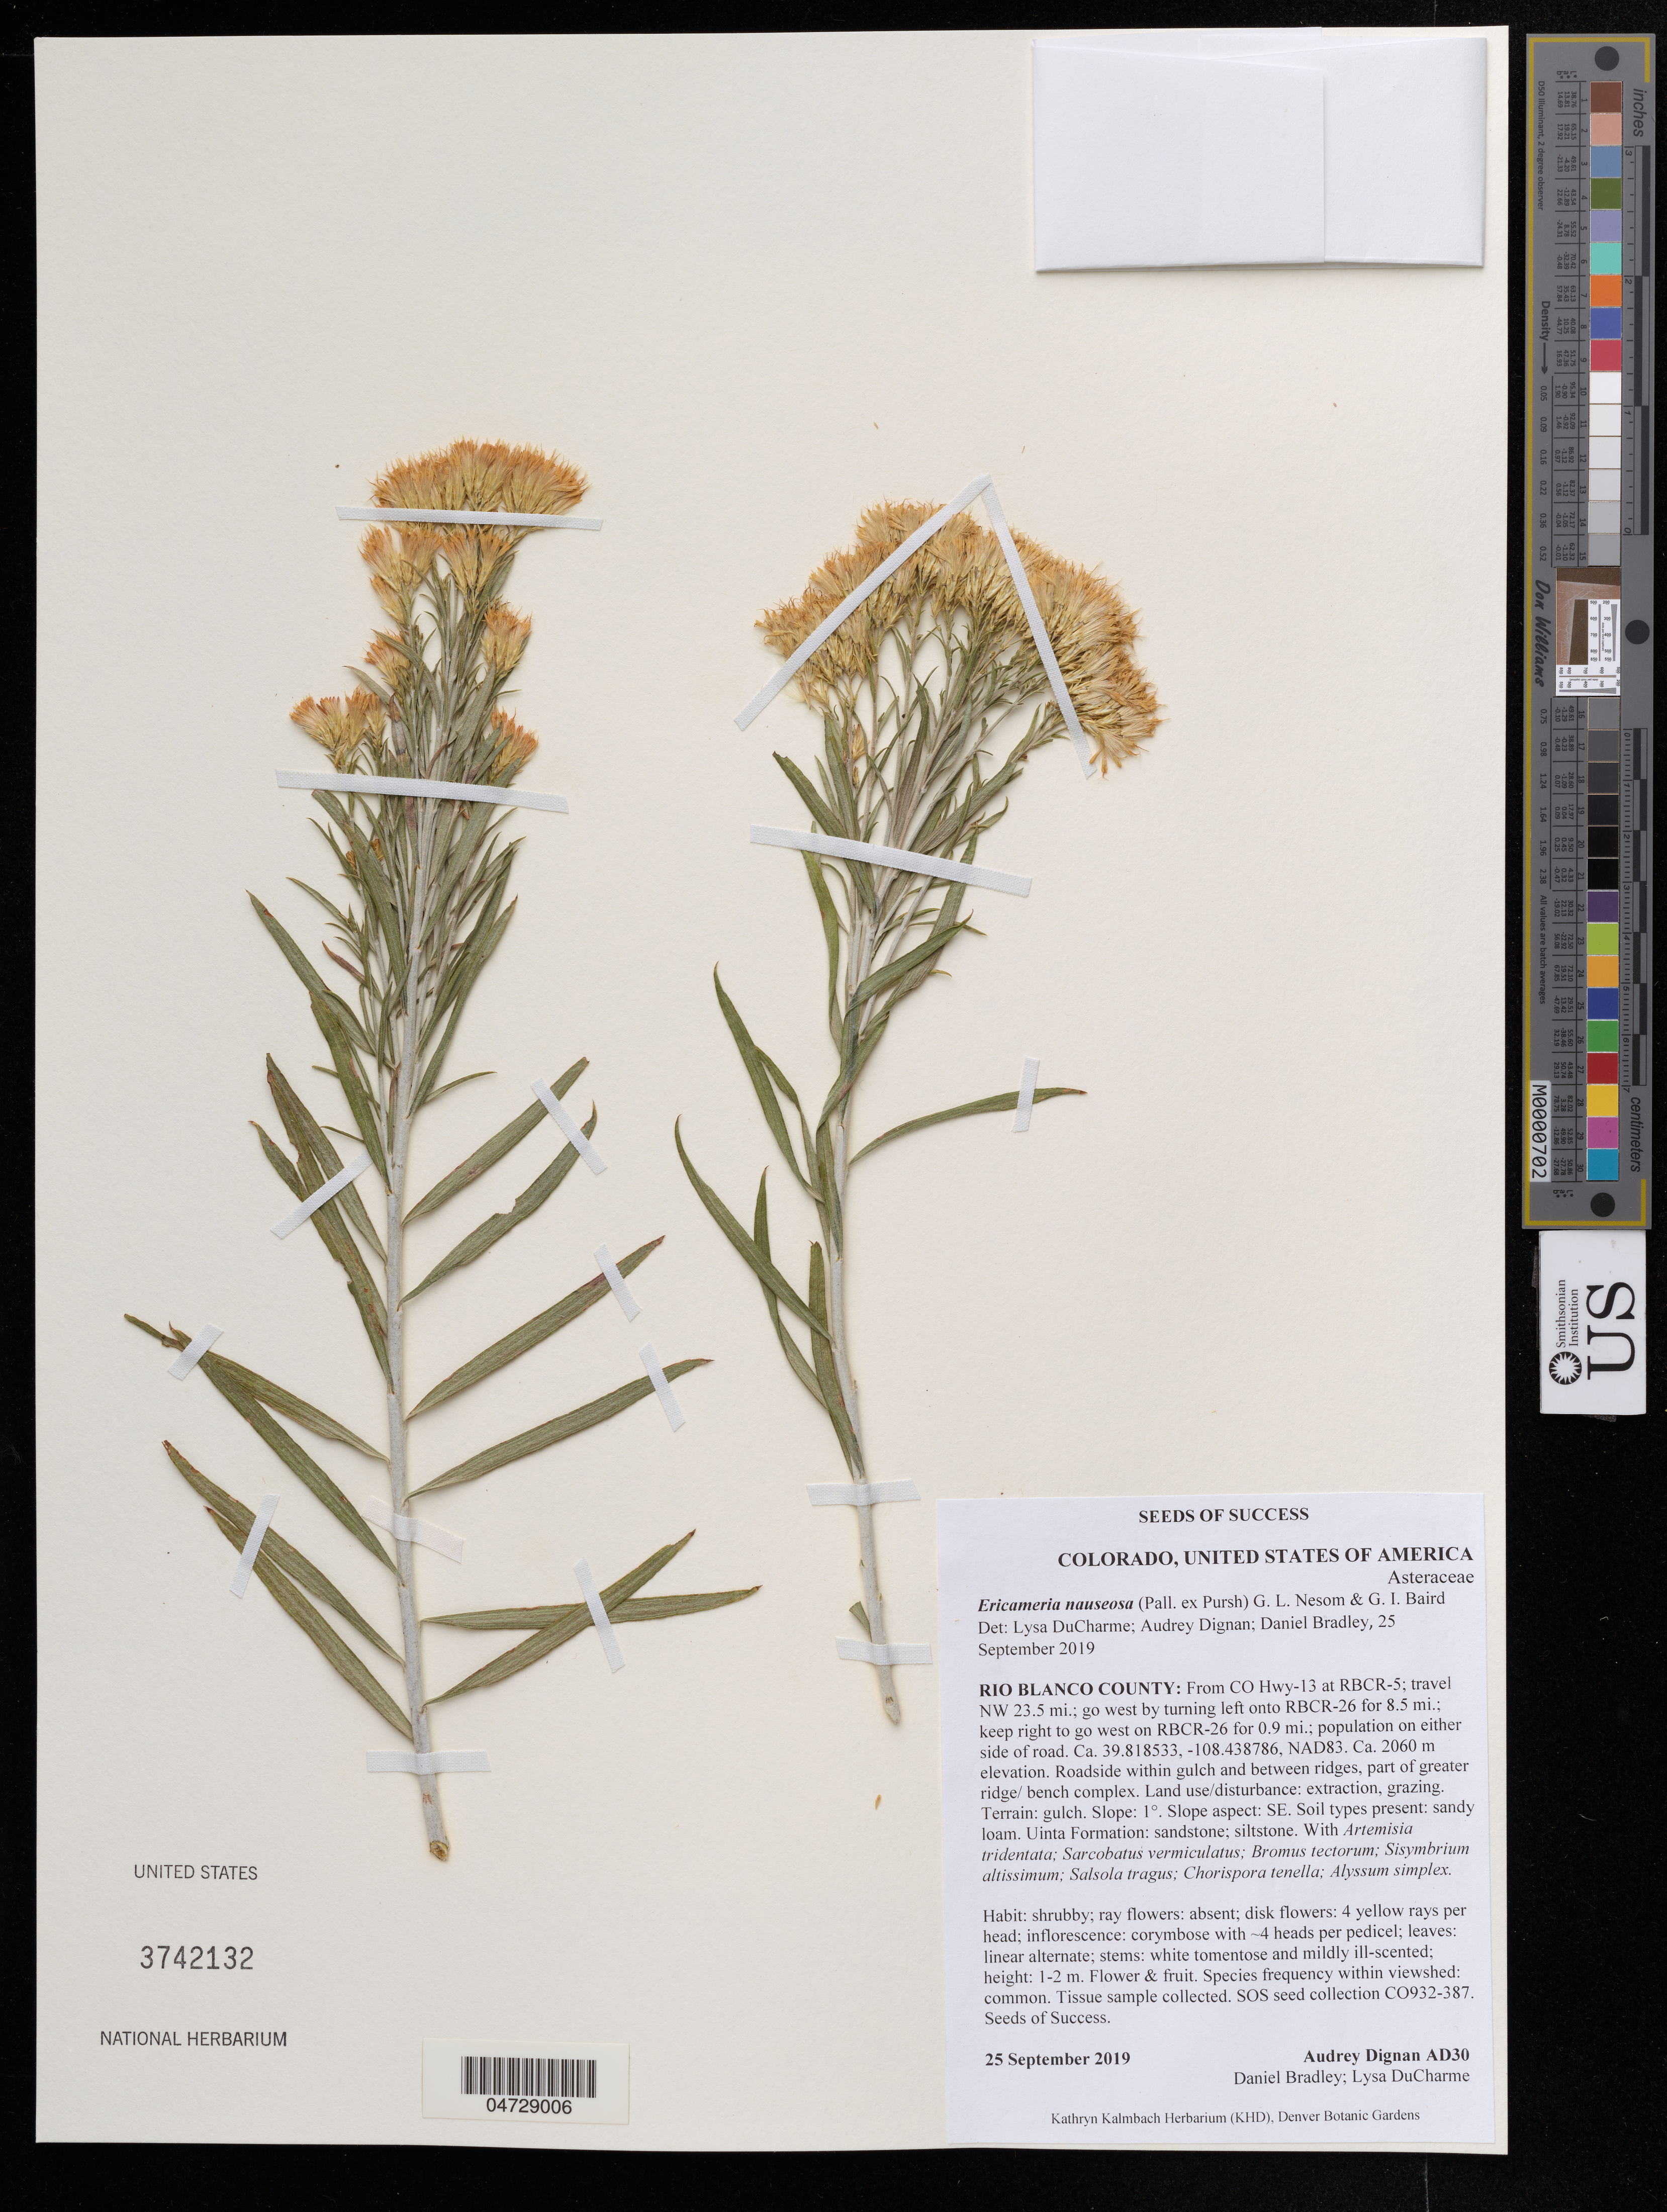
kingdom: Plantae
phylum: Tracheophyta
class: Magnoliopsida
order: Asterales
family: Asteraceae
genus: Ericameria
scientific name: Ericameria nauseosa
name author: (Pall. ex Pursh) G.L. Nesom & G.I. Baird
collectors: A. Dignan, D. Bradley & L. DuCharme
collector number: AD30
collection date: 2019-09-25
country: United States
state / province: Colorado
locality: Rio Blanco County: From CO Hwy-13 at RBCR-5; travel NW 23.5 mi.; go west by turning left onto RBCR-26 for 8.5 mi.; keep right to go west on RBCR-26 for 0.9 mi.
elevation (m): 2060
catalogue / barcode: US 3742132